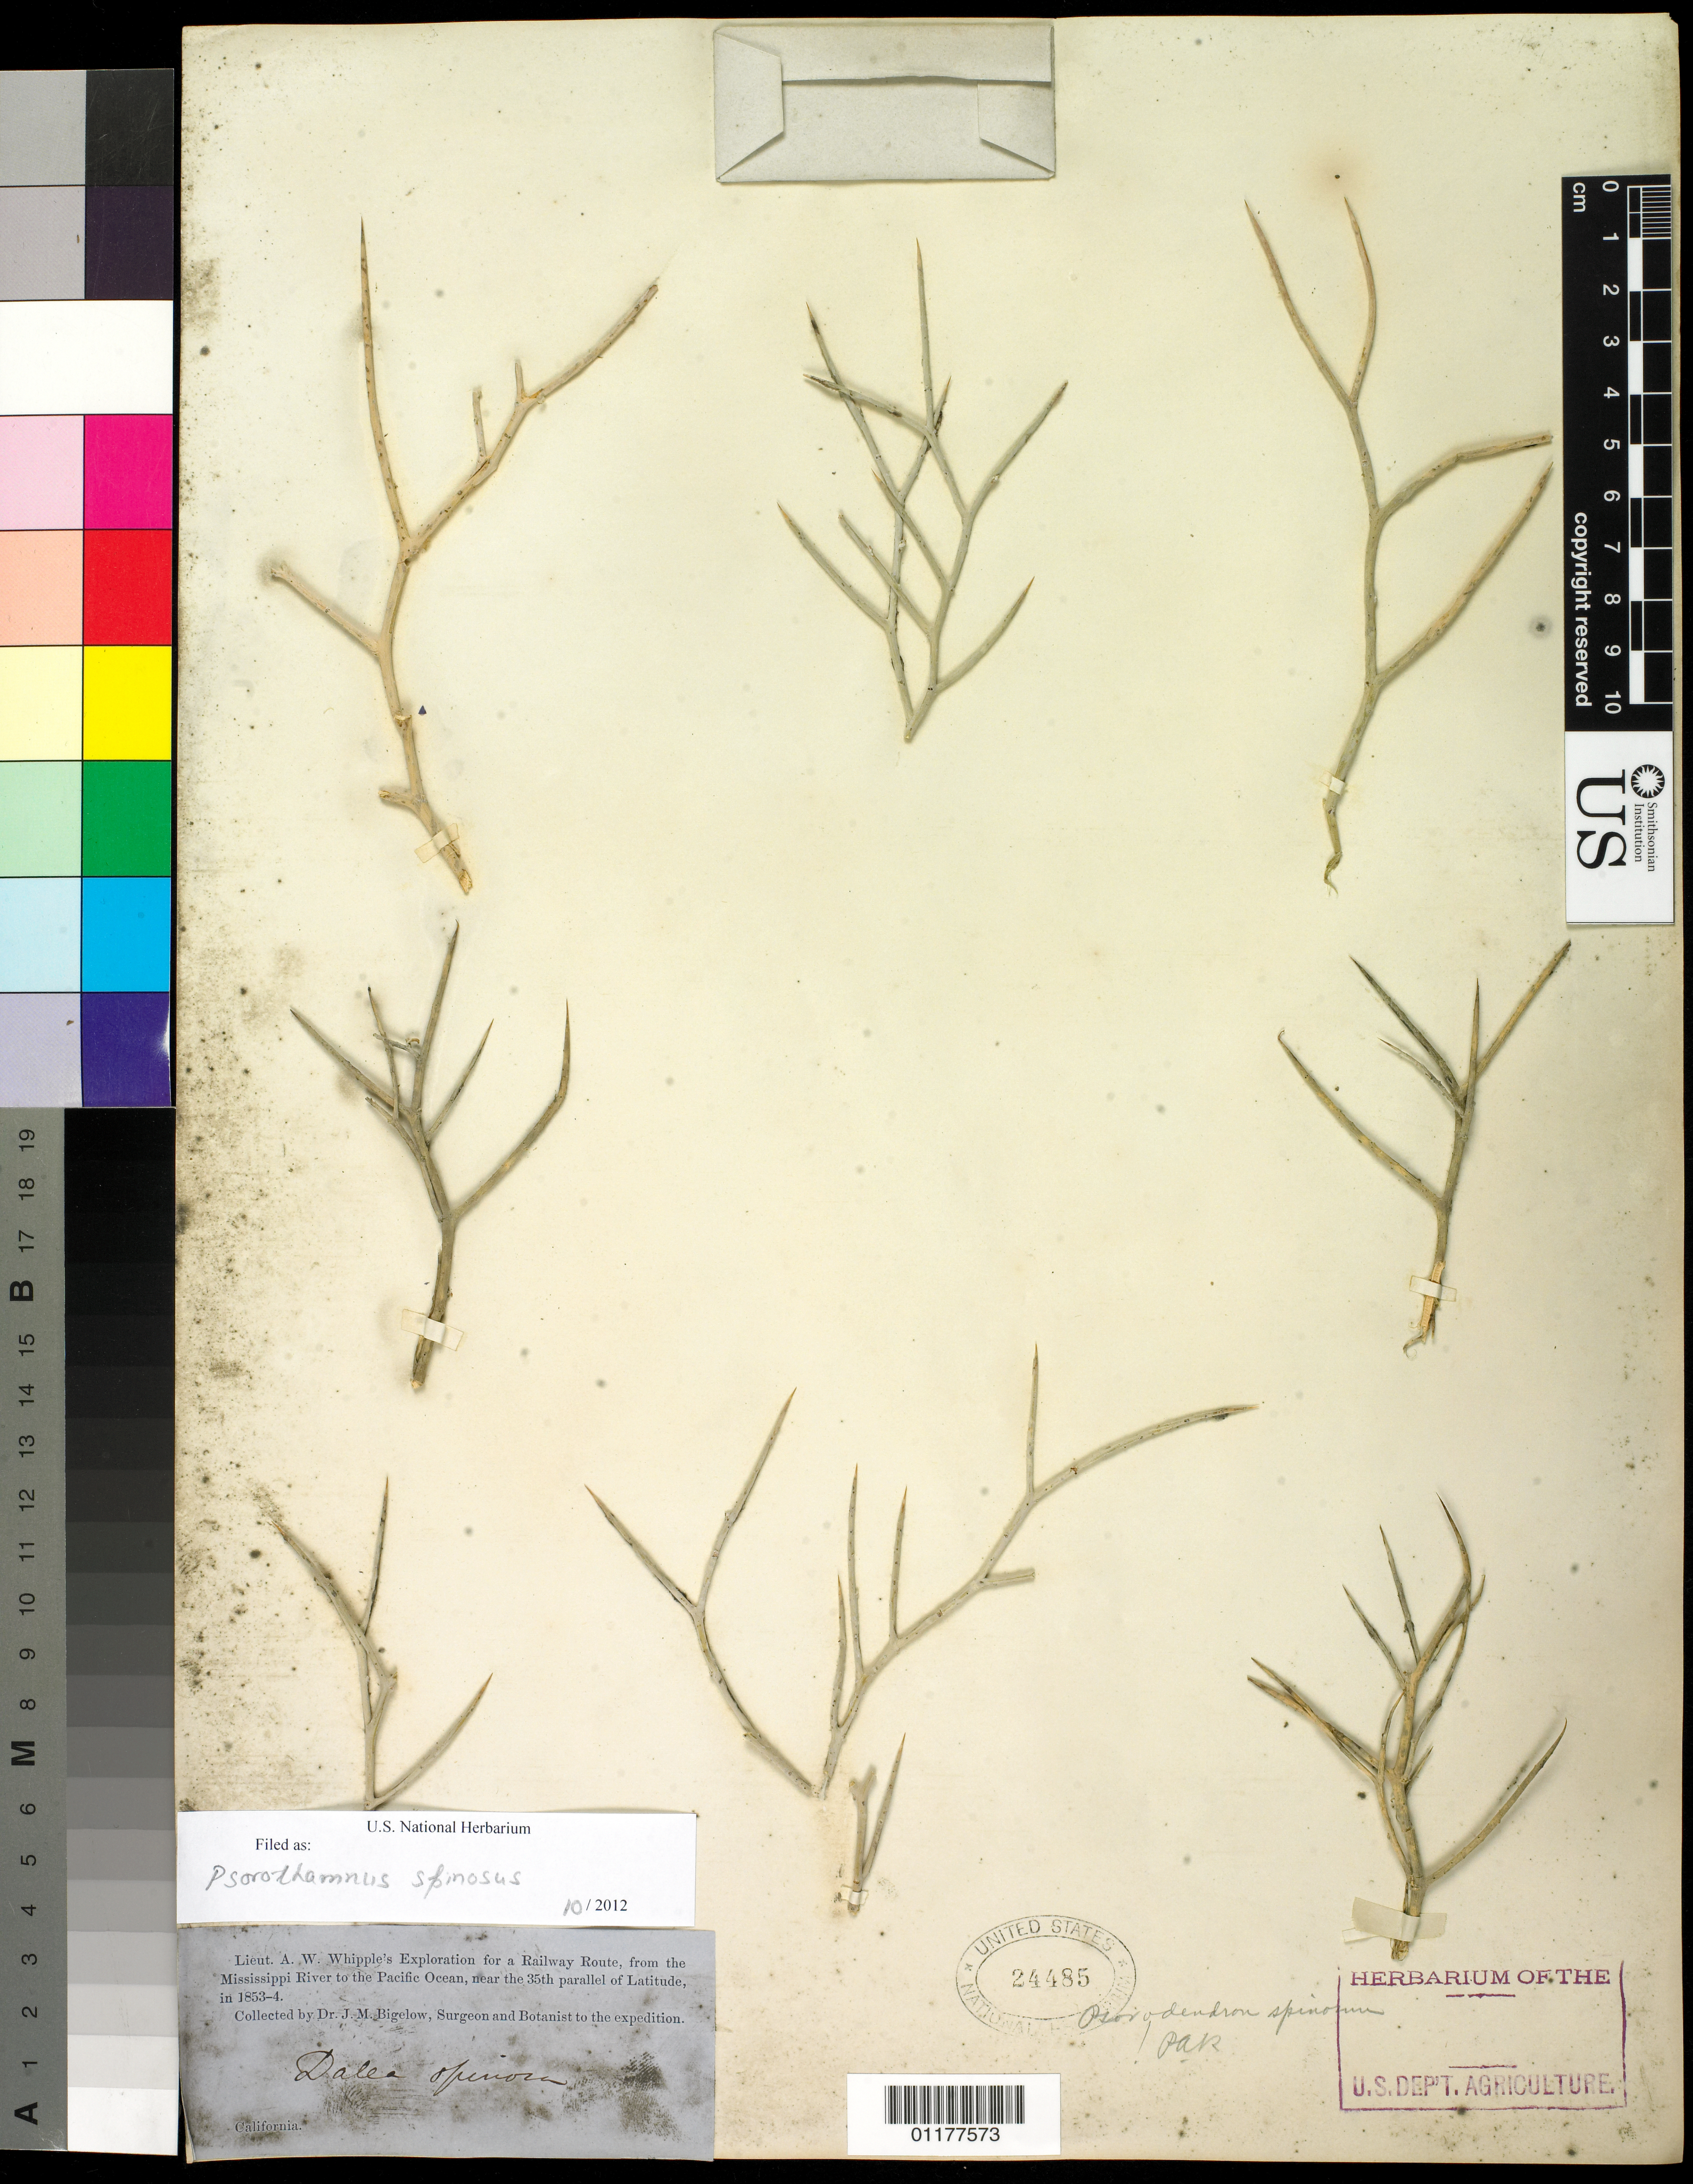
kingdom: Plantae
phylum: Tracheophyta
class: Magnoliopsida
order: Fabales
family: Fabaceae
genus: Psorothamnus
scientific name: Psorothamnus spinosus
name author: (A. Gray) Barneby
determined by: Strong, M. T., (US), Smithsonian Institution - National Museum of Natural History (UNITED STATES)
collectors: J. M. Bigelow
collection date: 1853/1854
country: United States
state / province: California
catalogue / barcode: US 24485